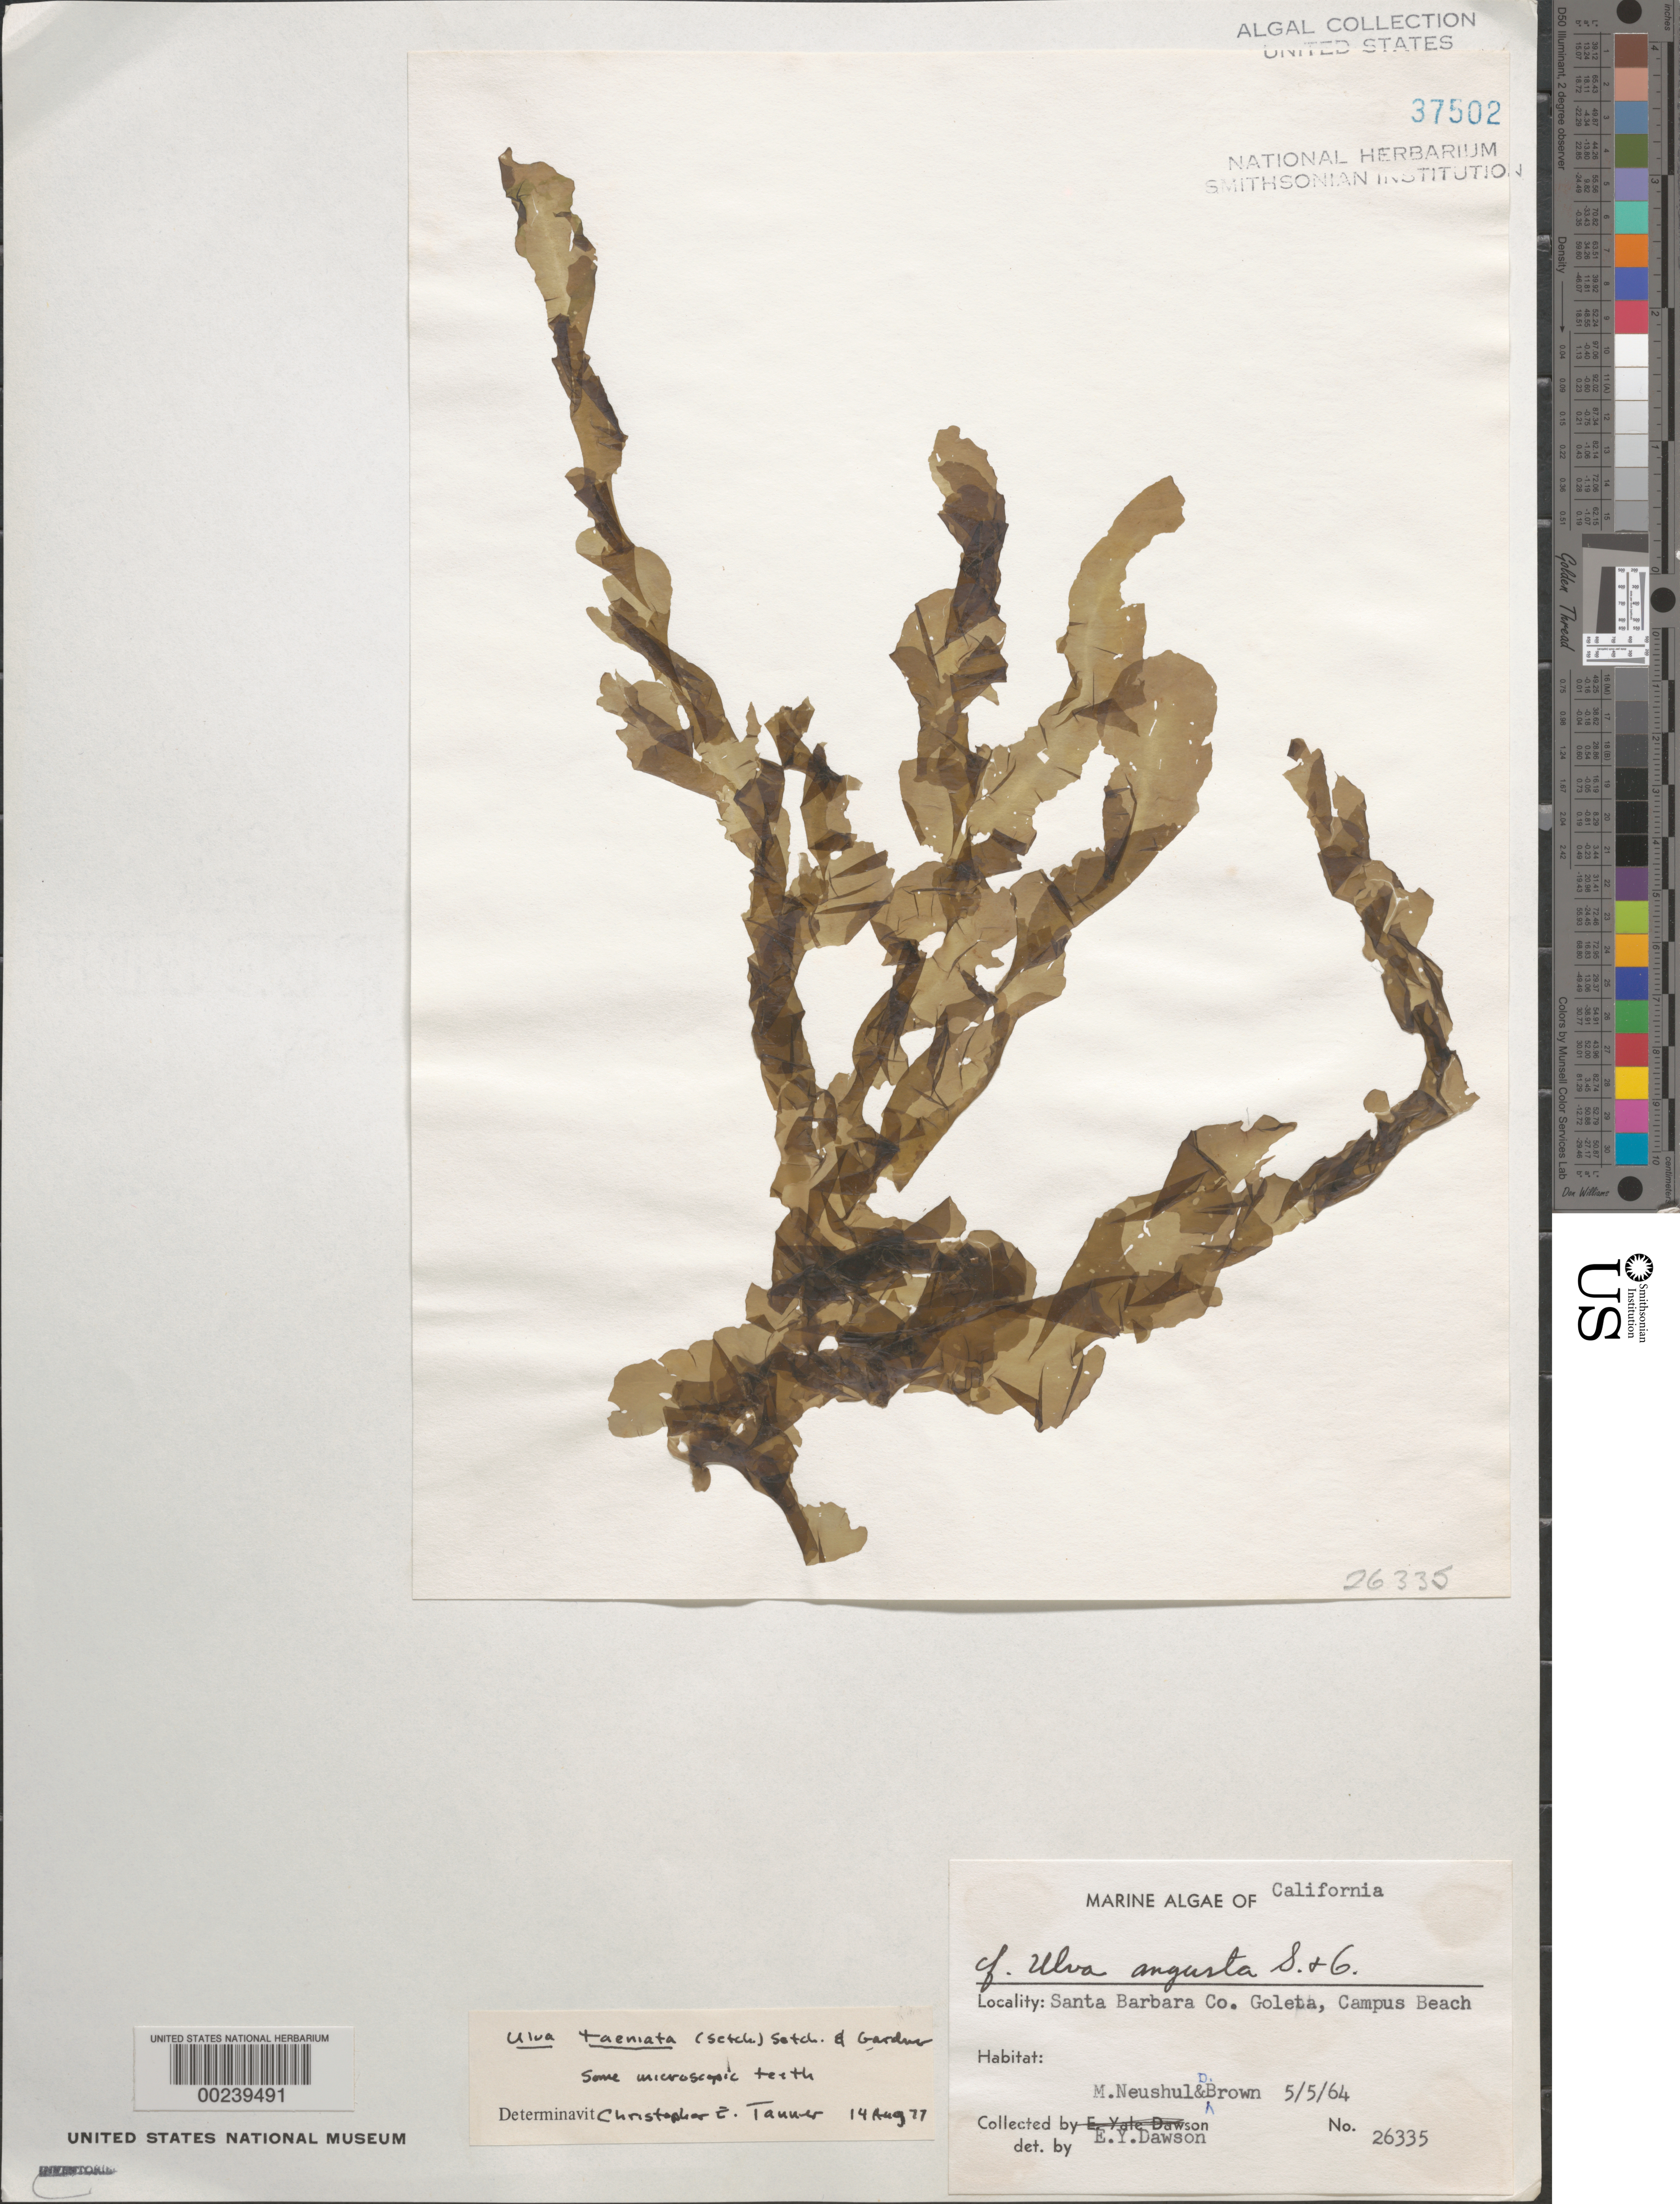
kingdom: Plantae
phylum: Chlorophyta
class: Ulvophyceae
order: Ulvales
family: Ulvaceae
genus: Ulva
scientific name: Ulva taeniata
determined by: Tanner, C. E.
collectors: M. Neushul & D. Brown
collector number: EYD 26335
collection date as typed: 05 May 1964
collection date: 1964-05-05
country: United States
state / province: California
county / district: Santa Barbara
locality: Goleta, Campus Beach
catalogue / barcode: US 37502